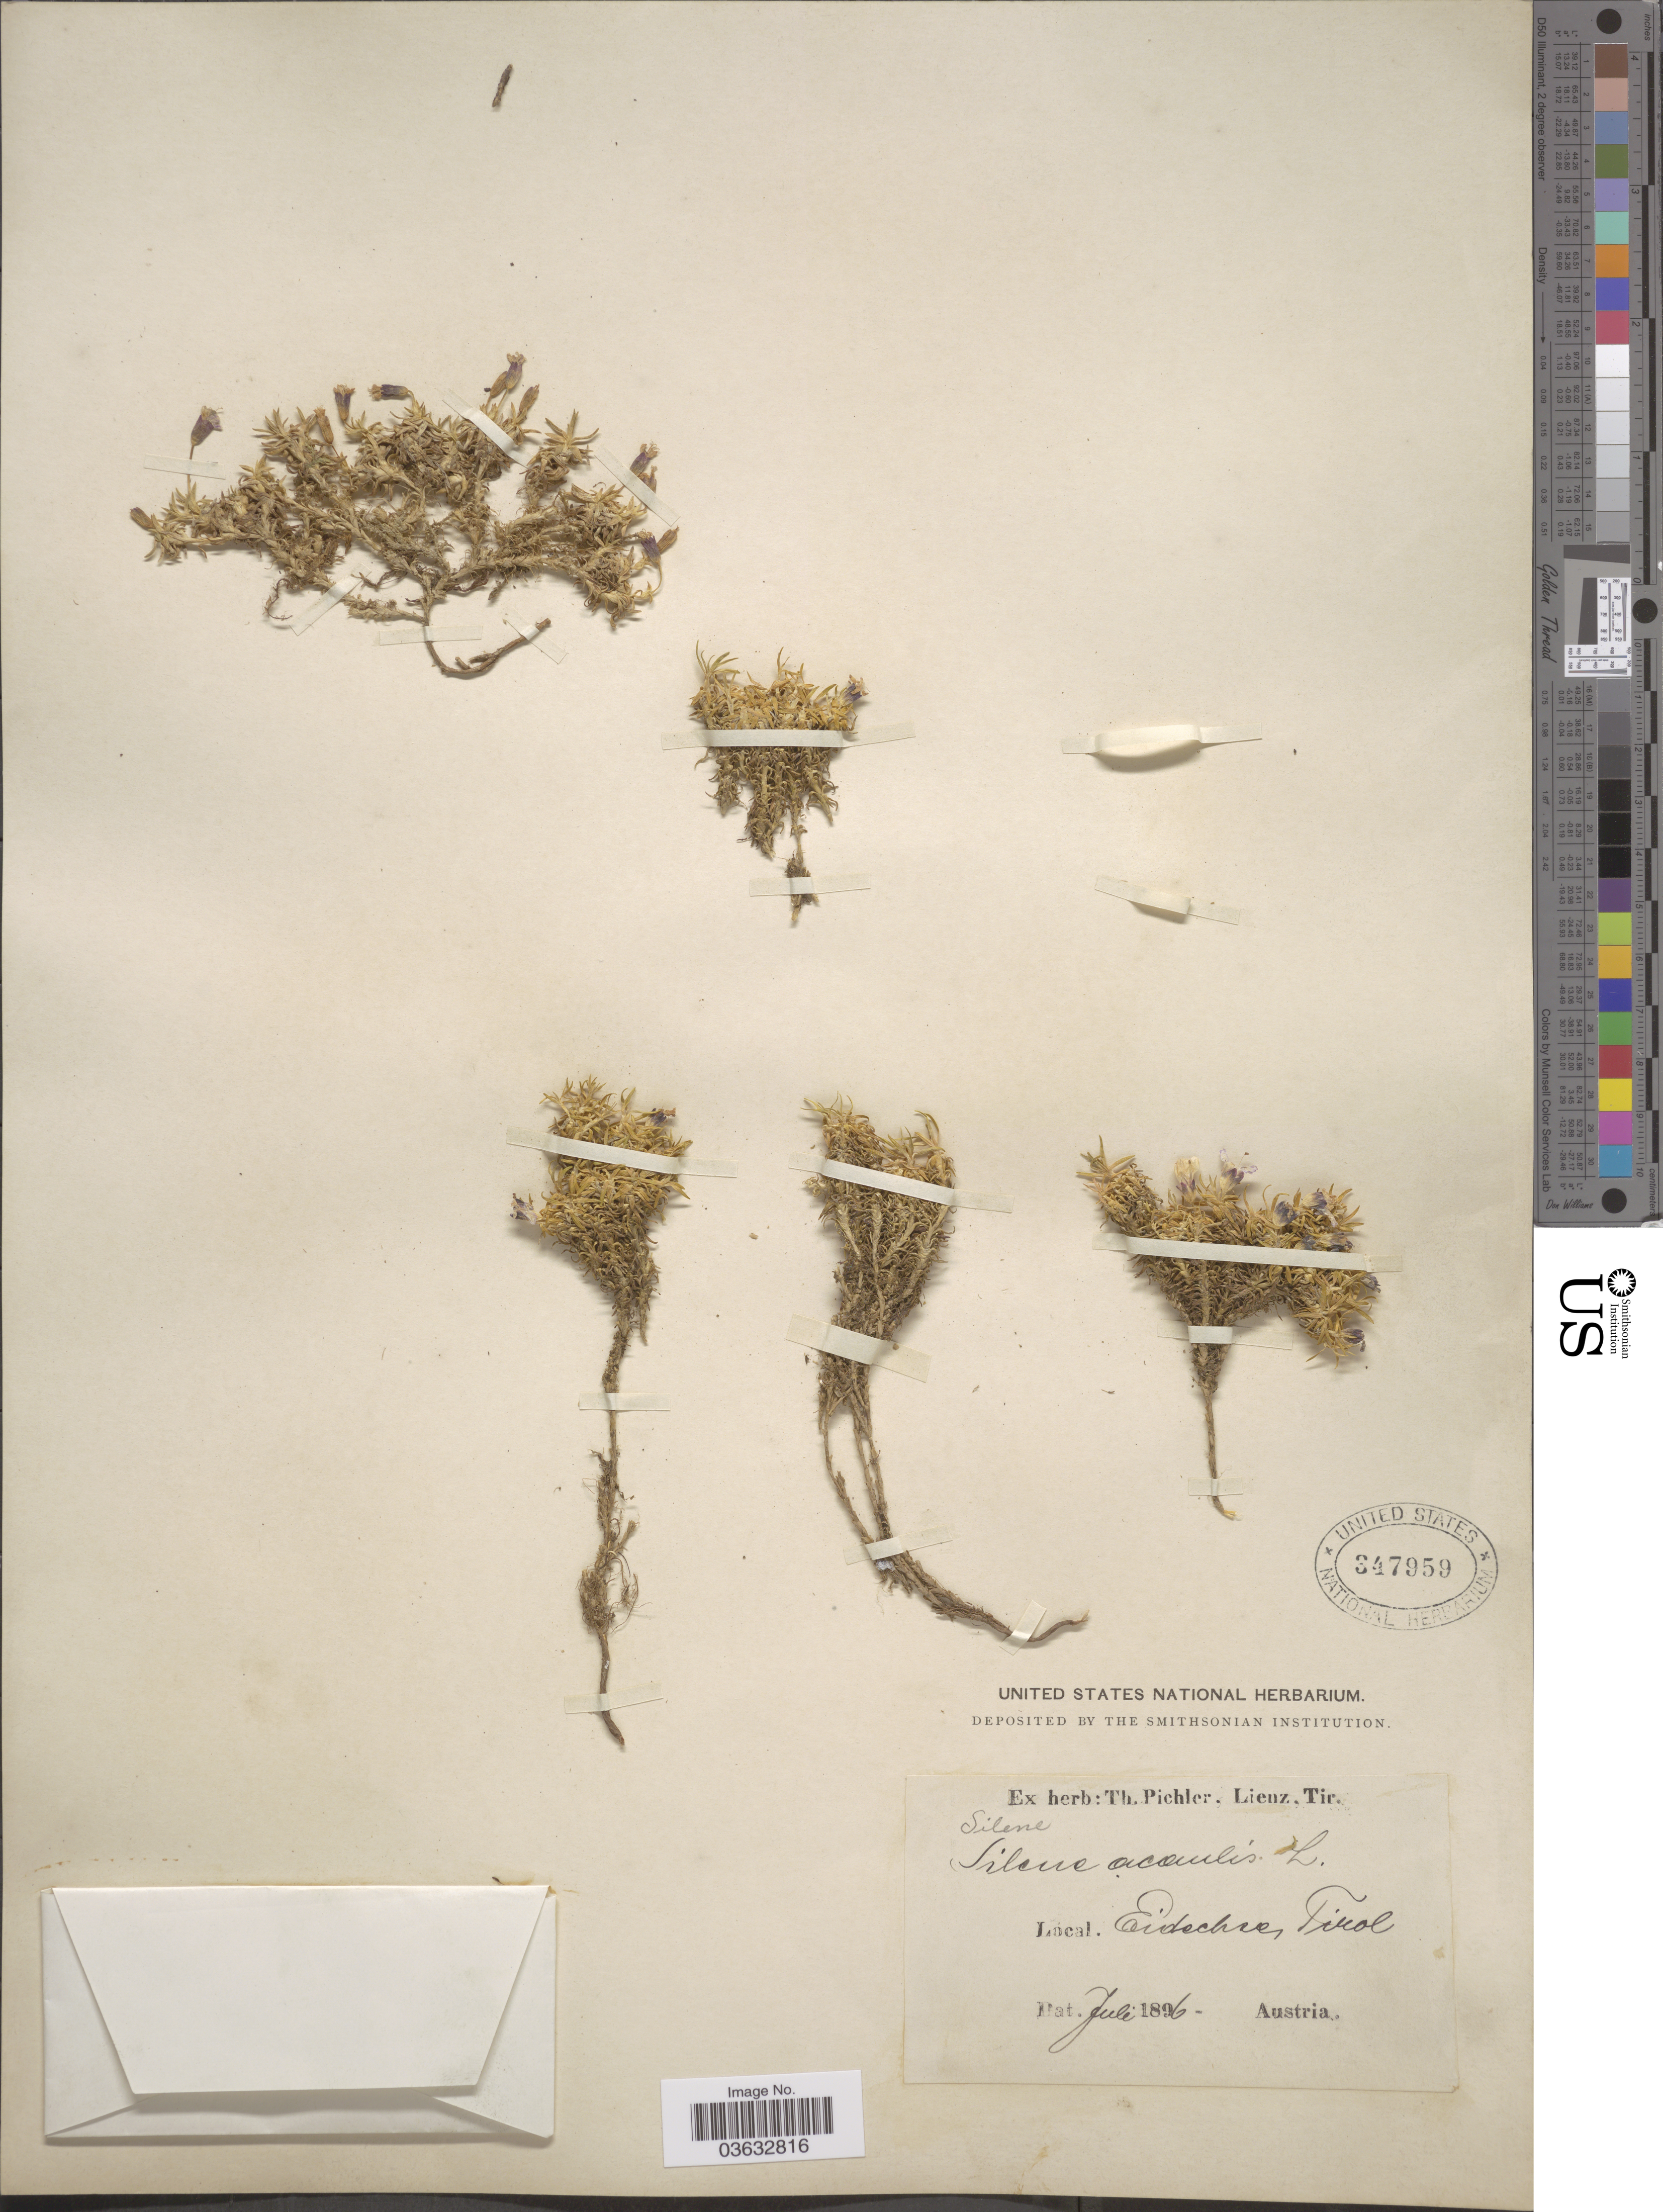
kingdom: Plantae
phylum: Tracheophyta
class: Magnoliopsida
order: Caryophyllales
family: Caryophyllaceae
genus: Silene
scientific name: Silene acaulis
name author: (L.) Jacq.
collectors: ex herb. T. Pichler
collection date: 1896-07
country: Austria / Italy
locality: Eidechse, Tirol.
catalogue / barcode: US 347959